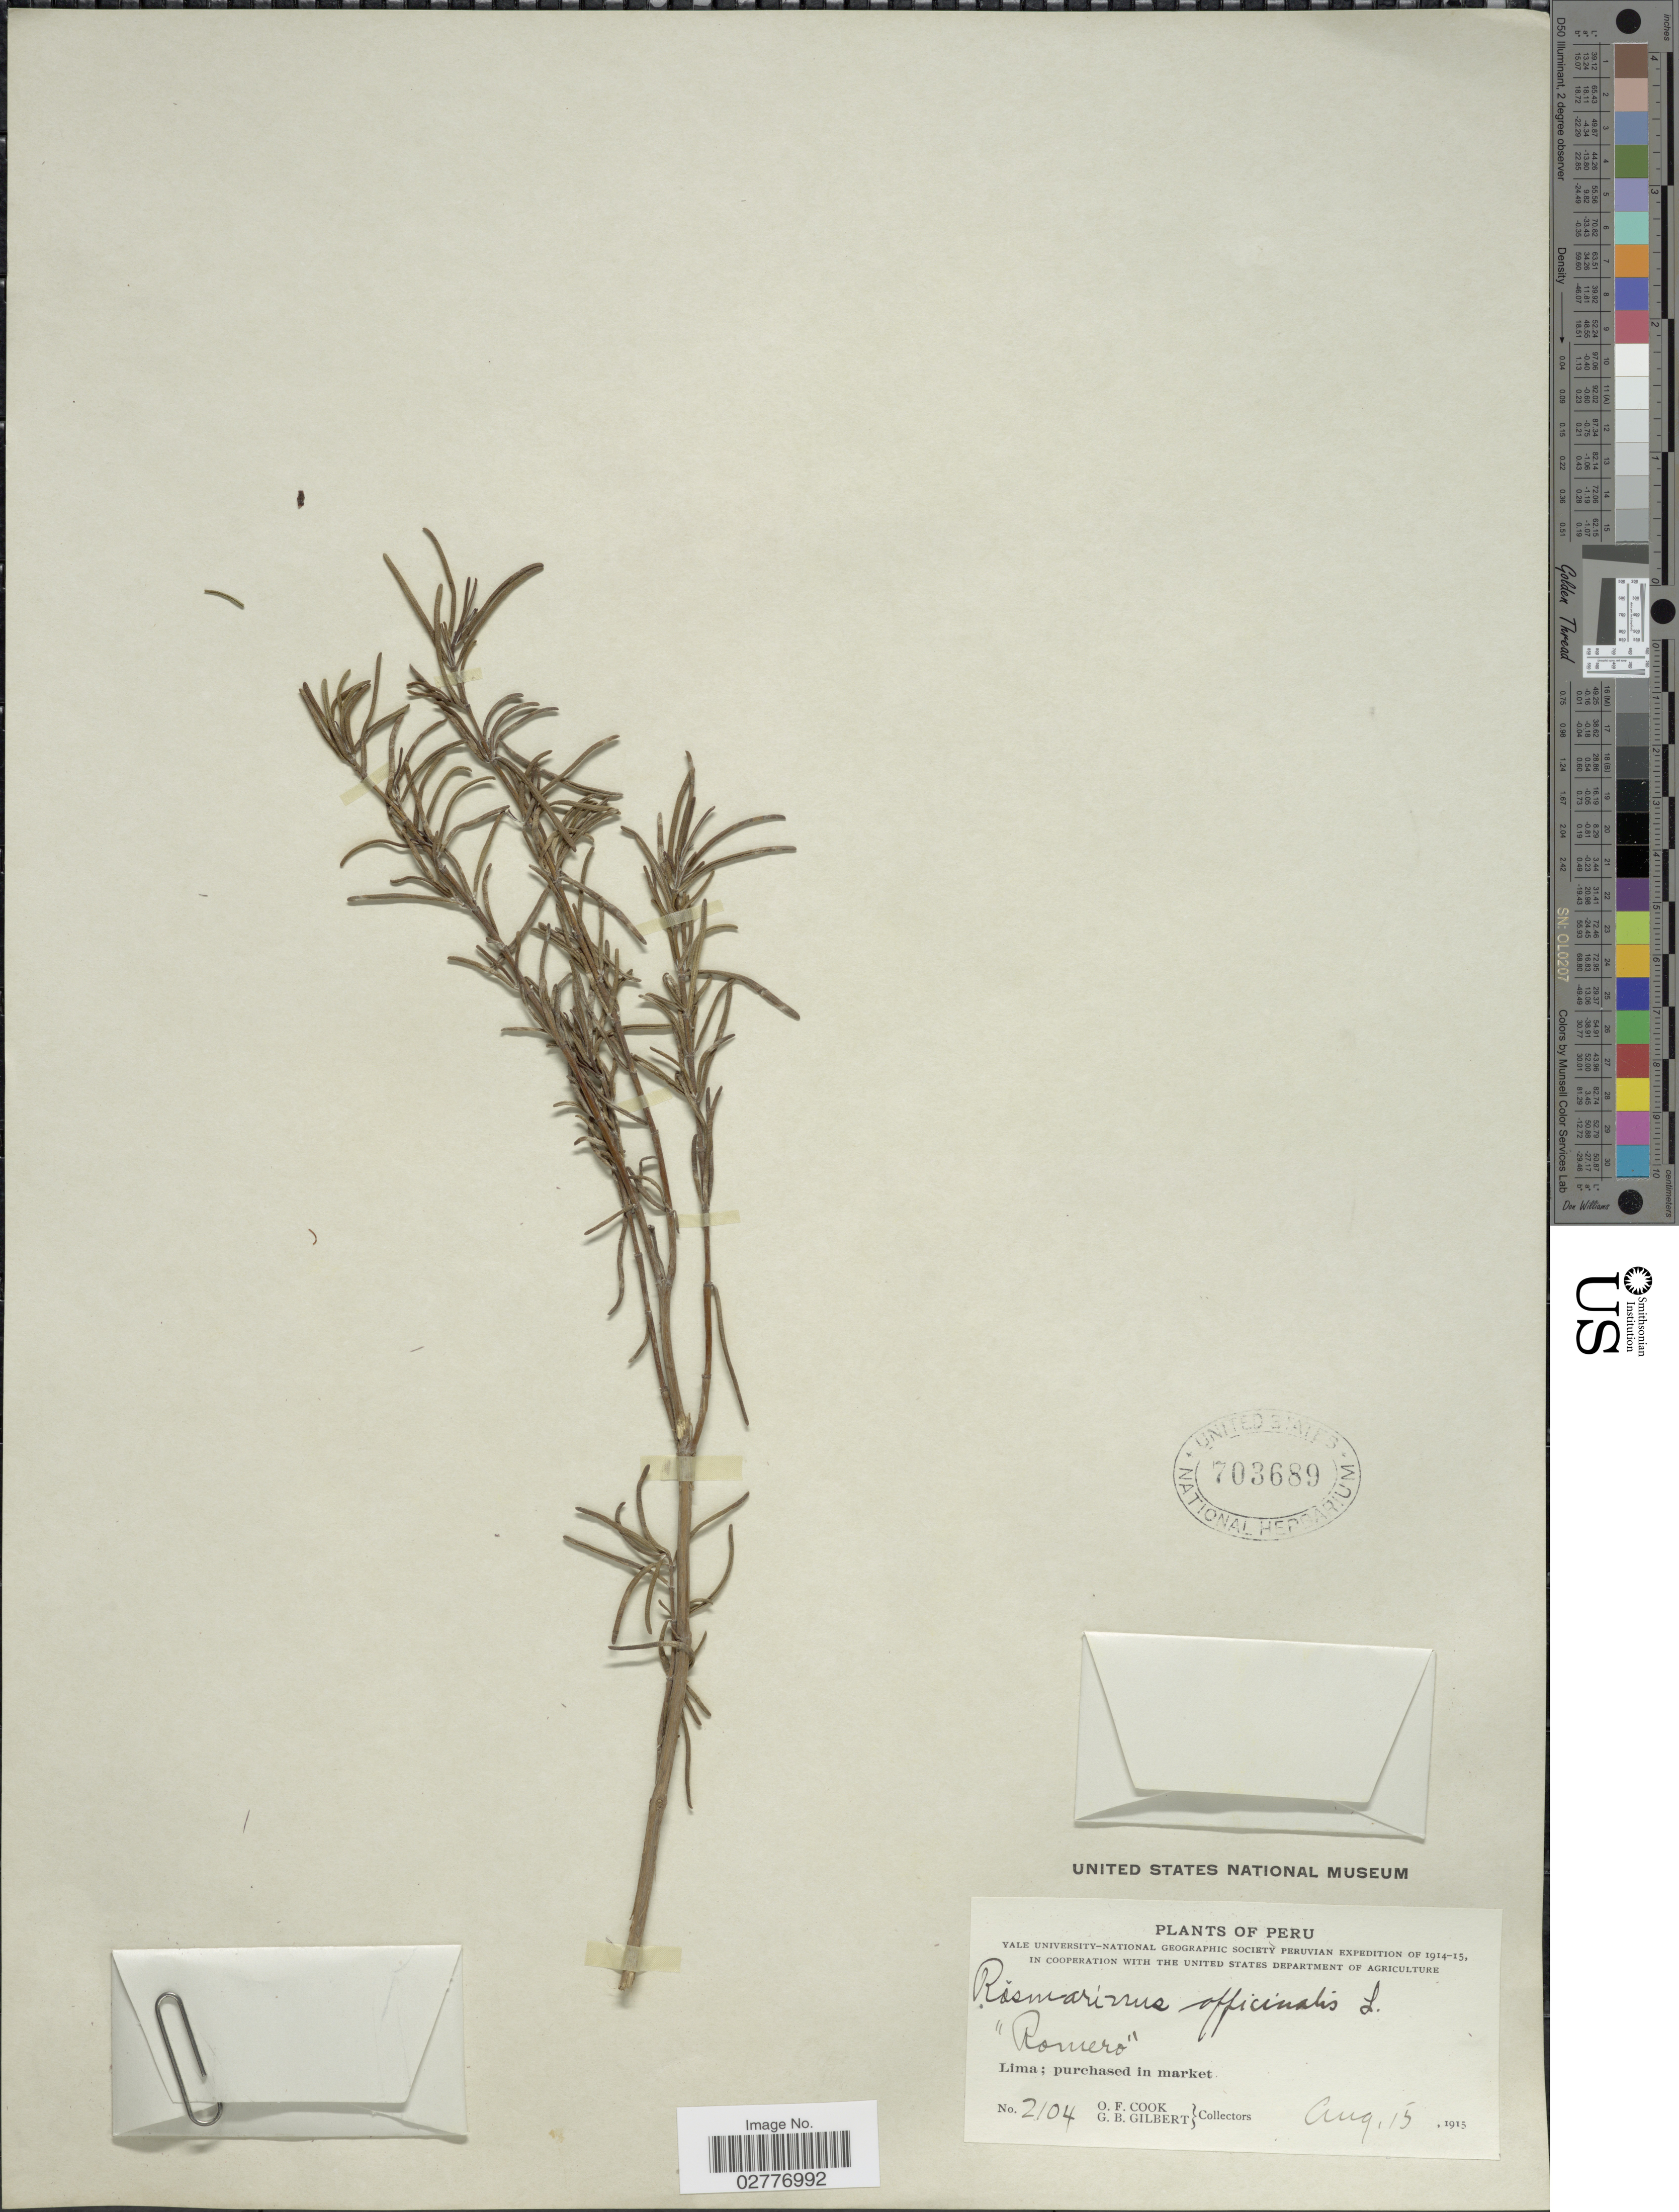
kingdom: Plantae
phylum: Tracheophyta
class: Magnoliopsida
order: Lamiales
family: Lamiaceae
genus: Rosmarinus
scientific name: Rosmarinus officinalis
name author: L.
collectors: O. F. Cook & G. B. Gilbert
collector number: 2104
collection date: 1915-08-15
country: Peru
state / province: Lima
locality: Purchased in market.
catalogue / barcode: US 703689